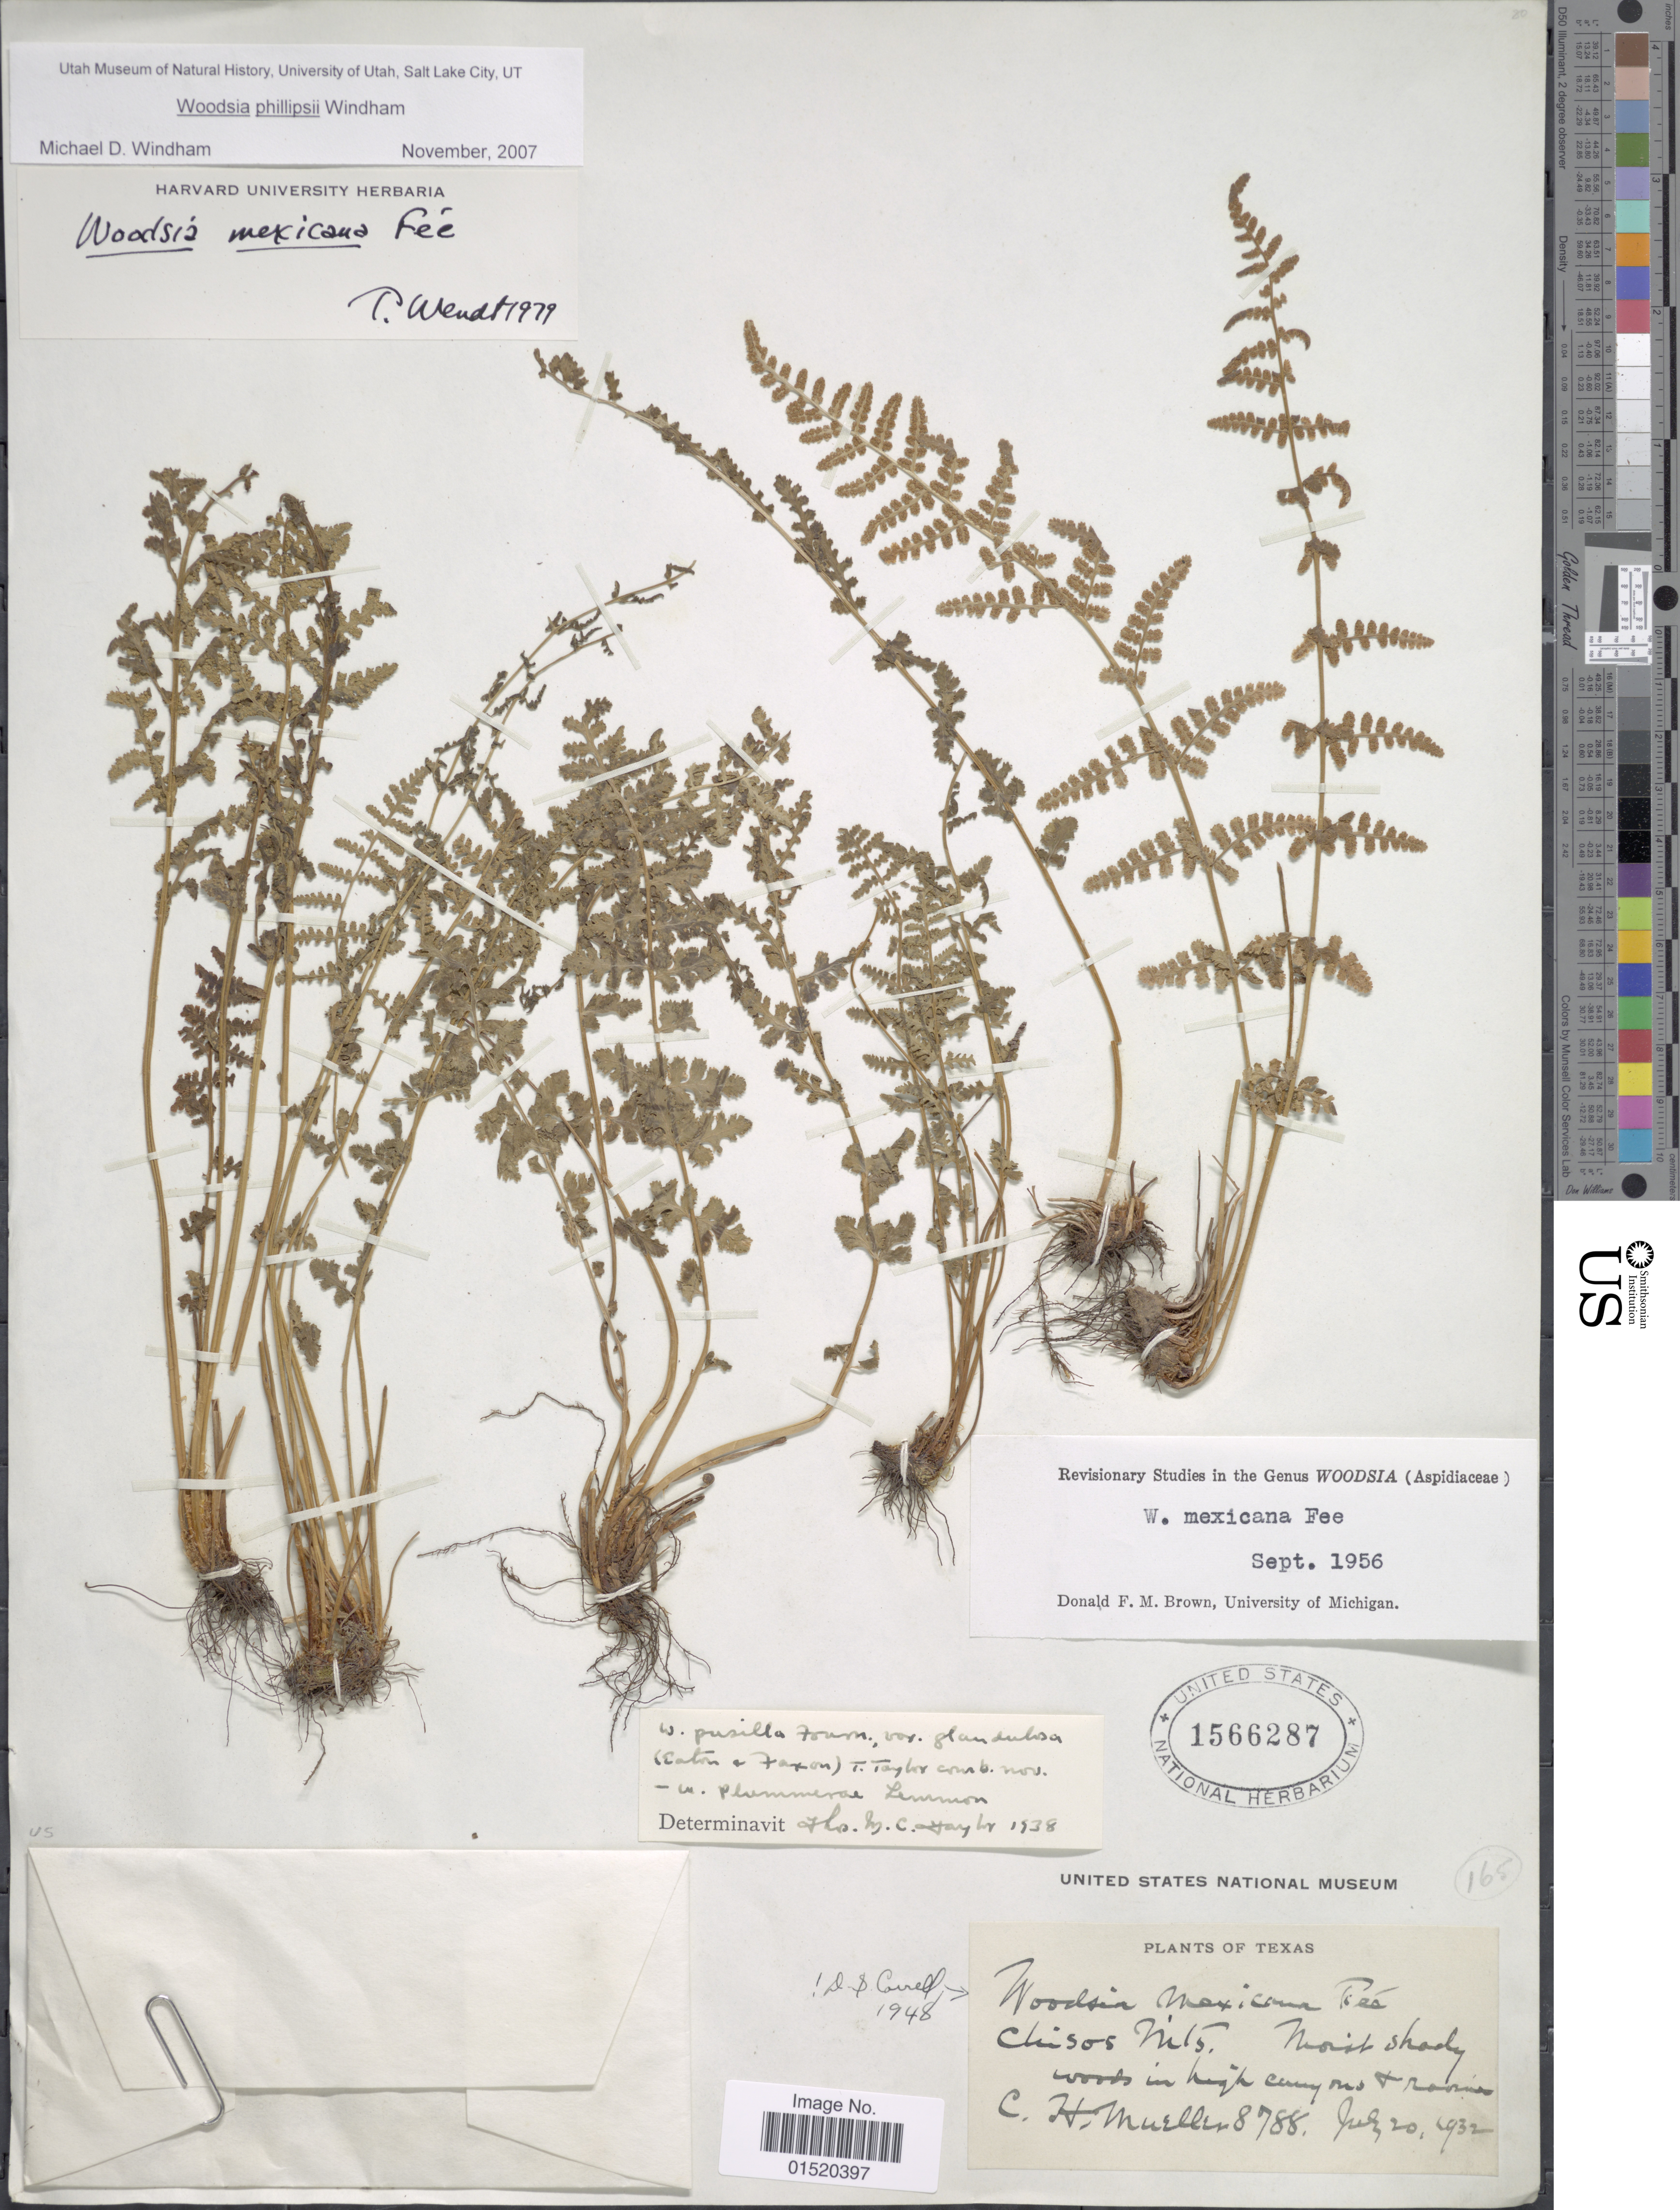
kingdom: Plantae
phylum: Tracheophyta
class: Polypodiopsida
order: Polypodiales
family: Woodsiaceae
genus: Woodsia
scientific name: Woodsia phillipsii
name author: Windham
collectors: C. H. Mueller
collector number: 8788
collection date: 1932-07-20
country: United States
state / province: Texas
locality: Chisos Mts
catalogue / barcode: US 1566287